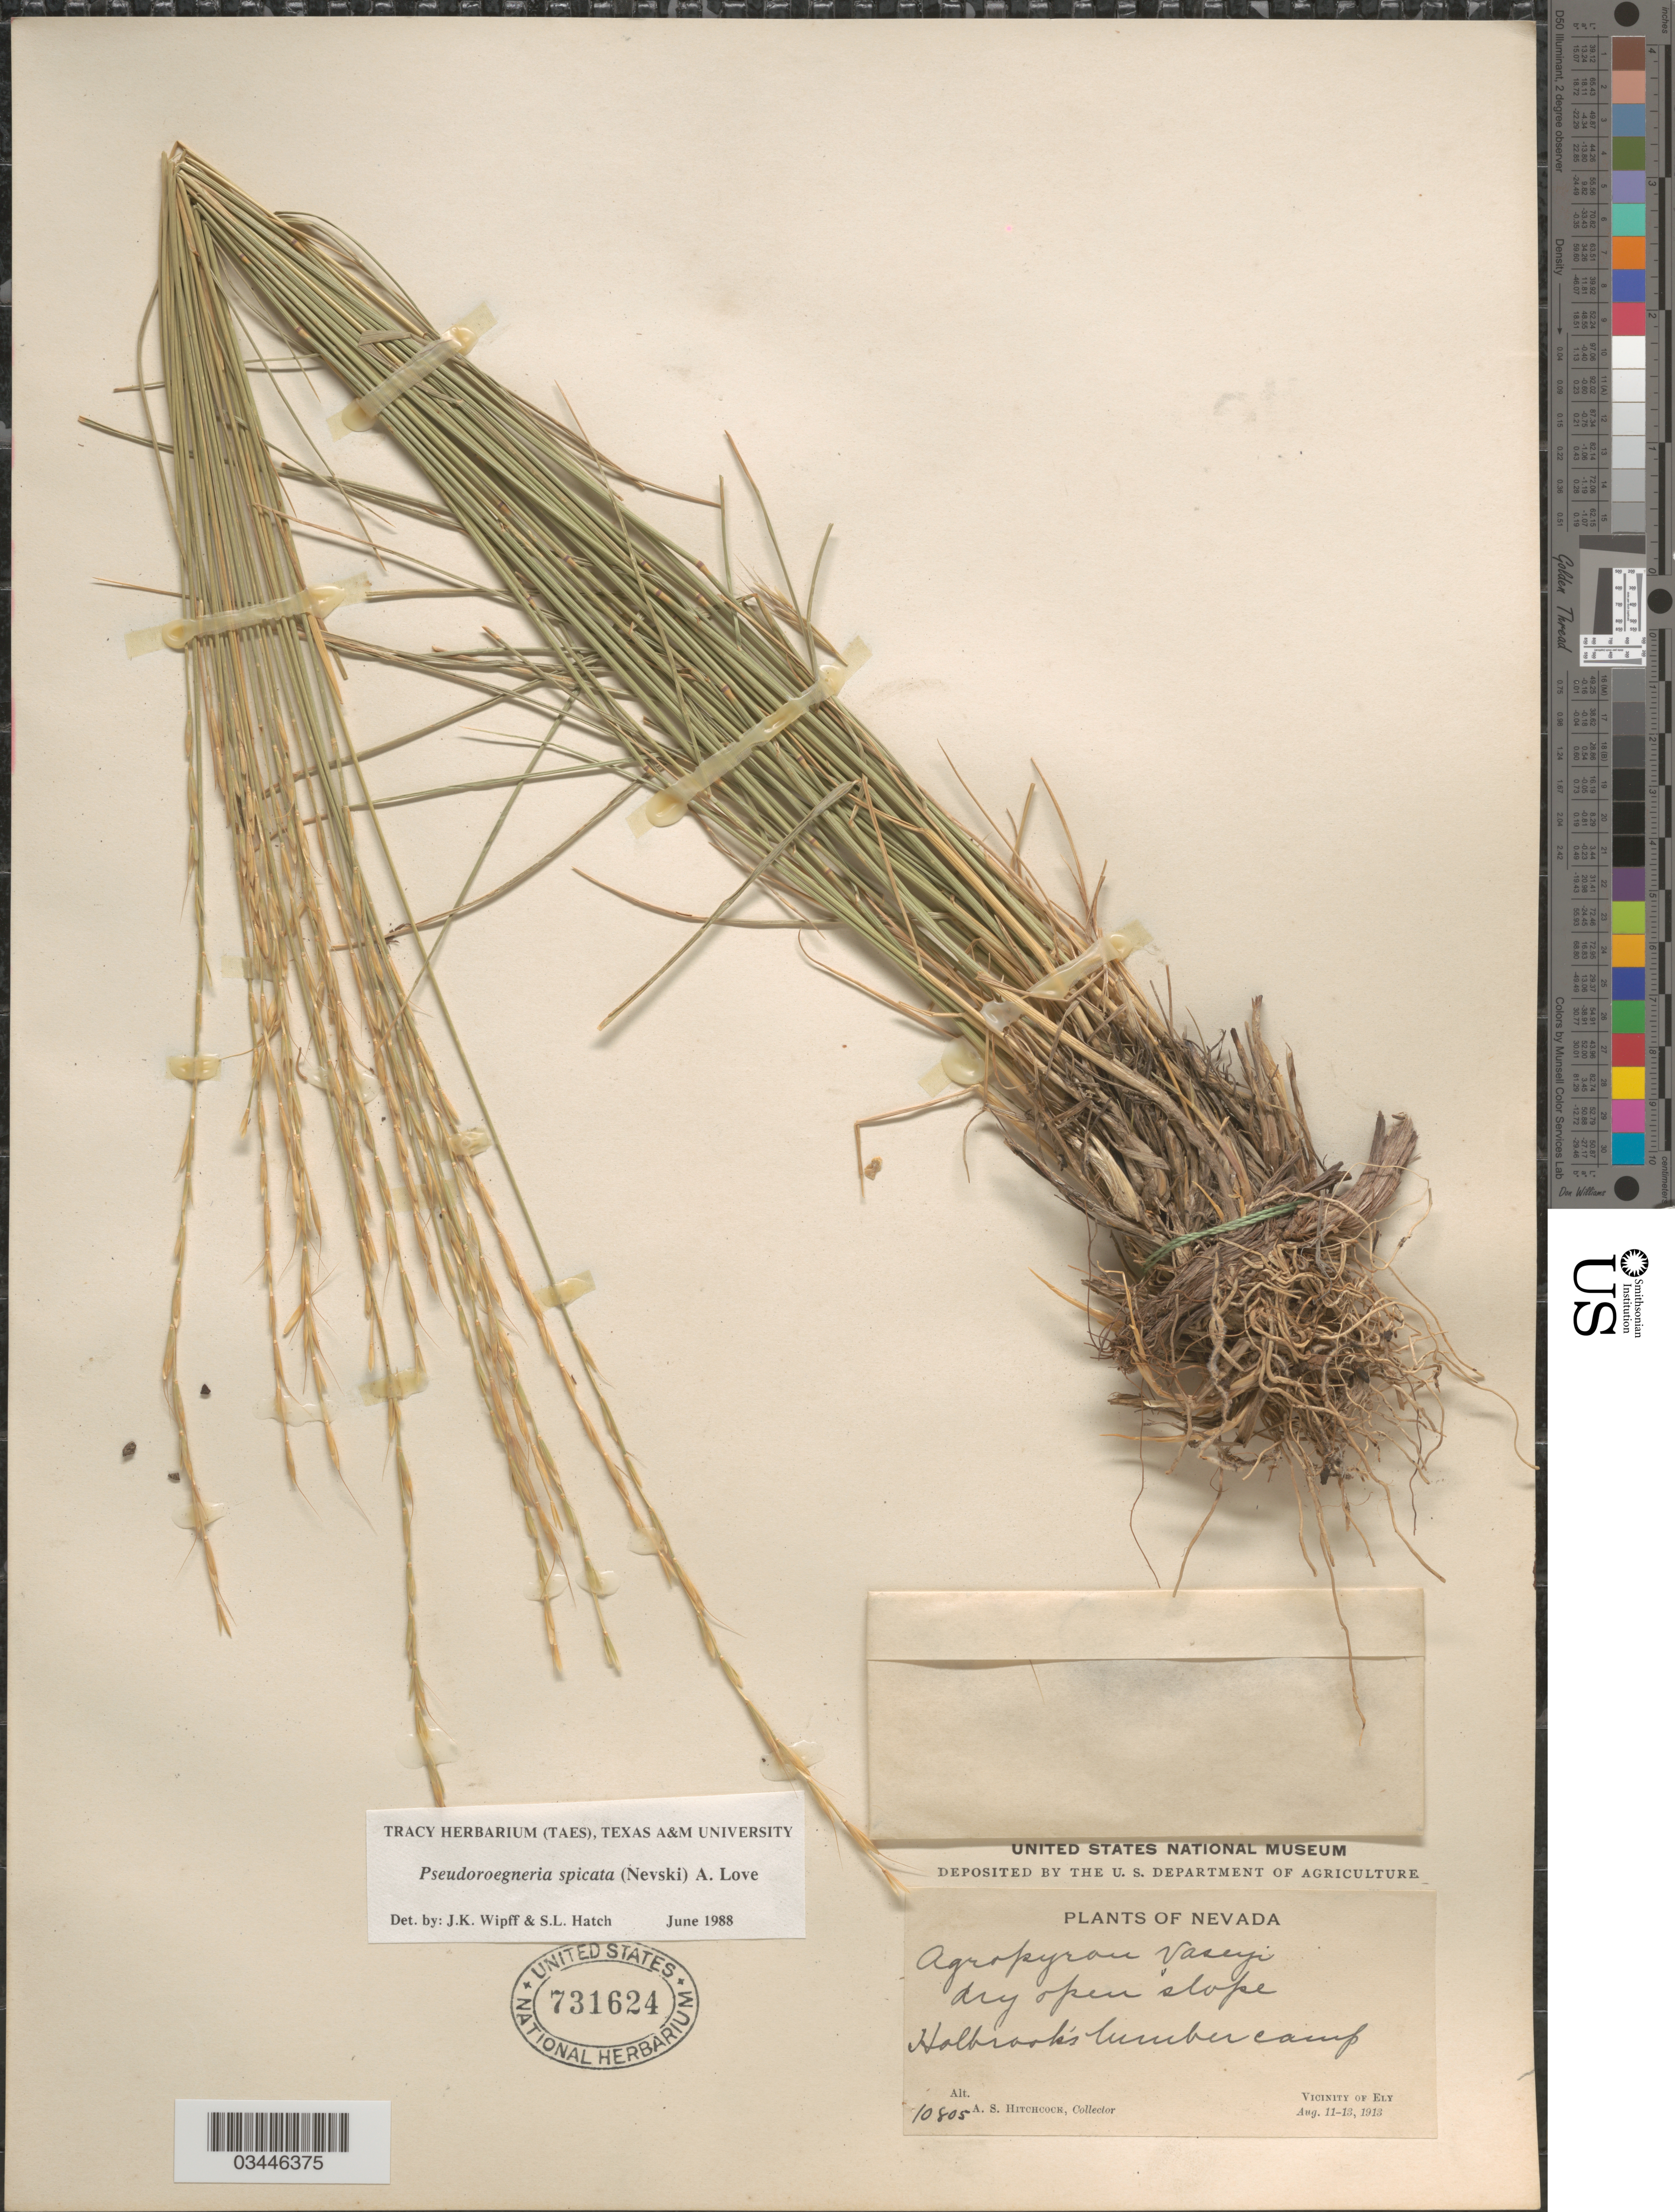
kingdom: Plantae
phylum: Tracheophyta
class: Liliopsida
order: Poales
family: Poaceae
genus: Pseudoroegneria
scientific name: Pseudoroegneria spicata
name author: (Pursh) Á. Löve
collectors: A. S. Hitchcock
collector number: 10805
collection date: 1913-08-11/1913-08-13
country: United States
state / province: Nevada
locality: Dry open slope. Holbrook's lumber camp. Vicinity of Ely.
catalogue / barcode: US 731624